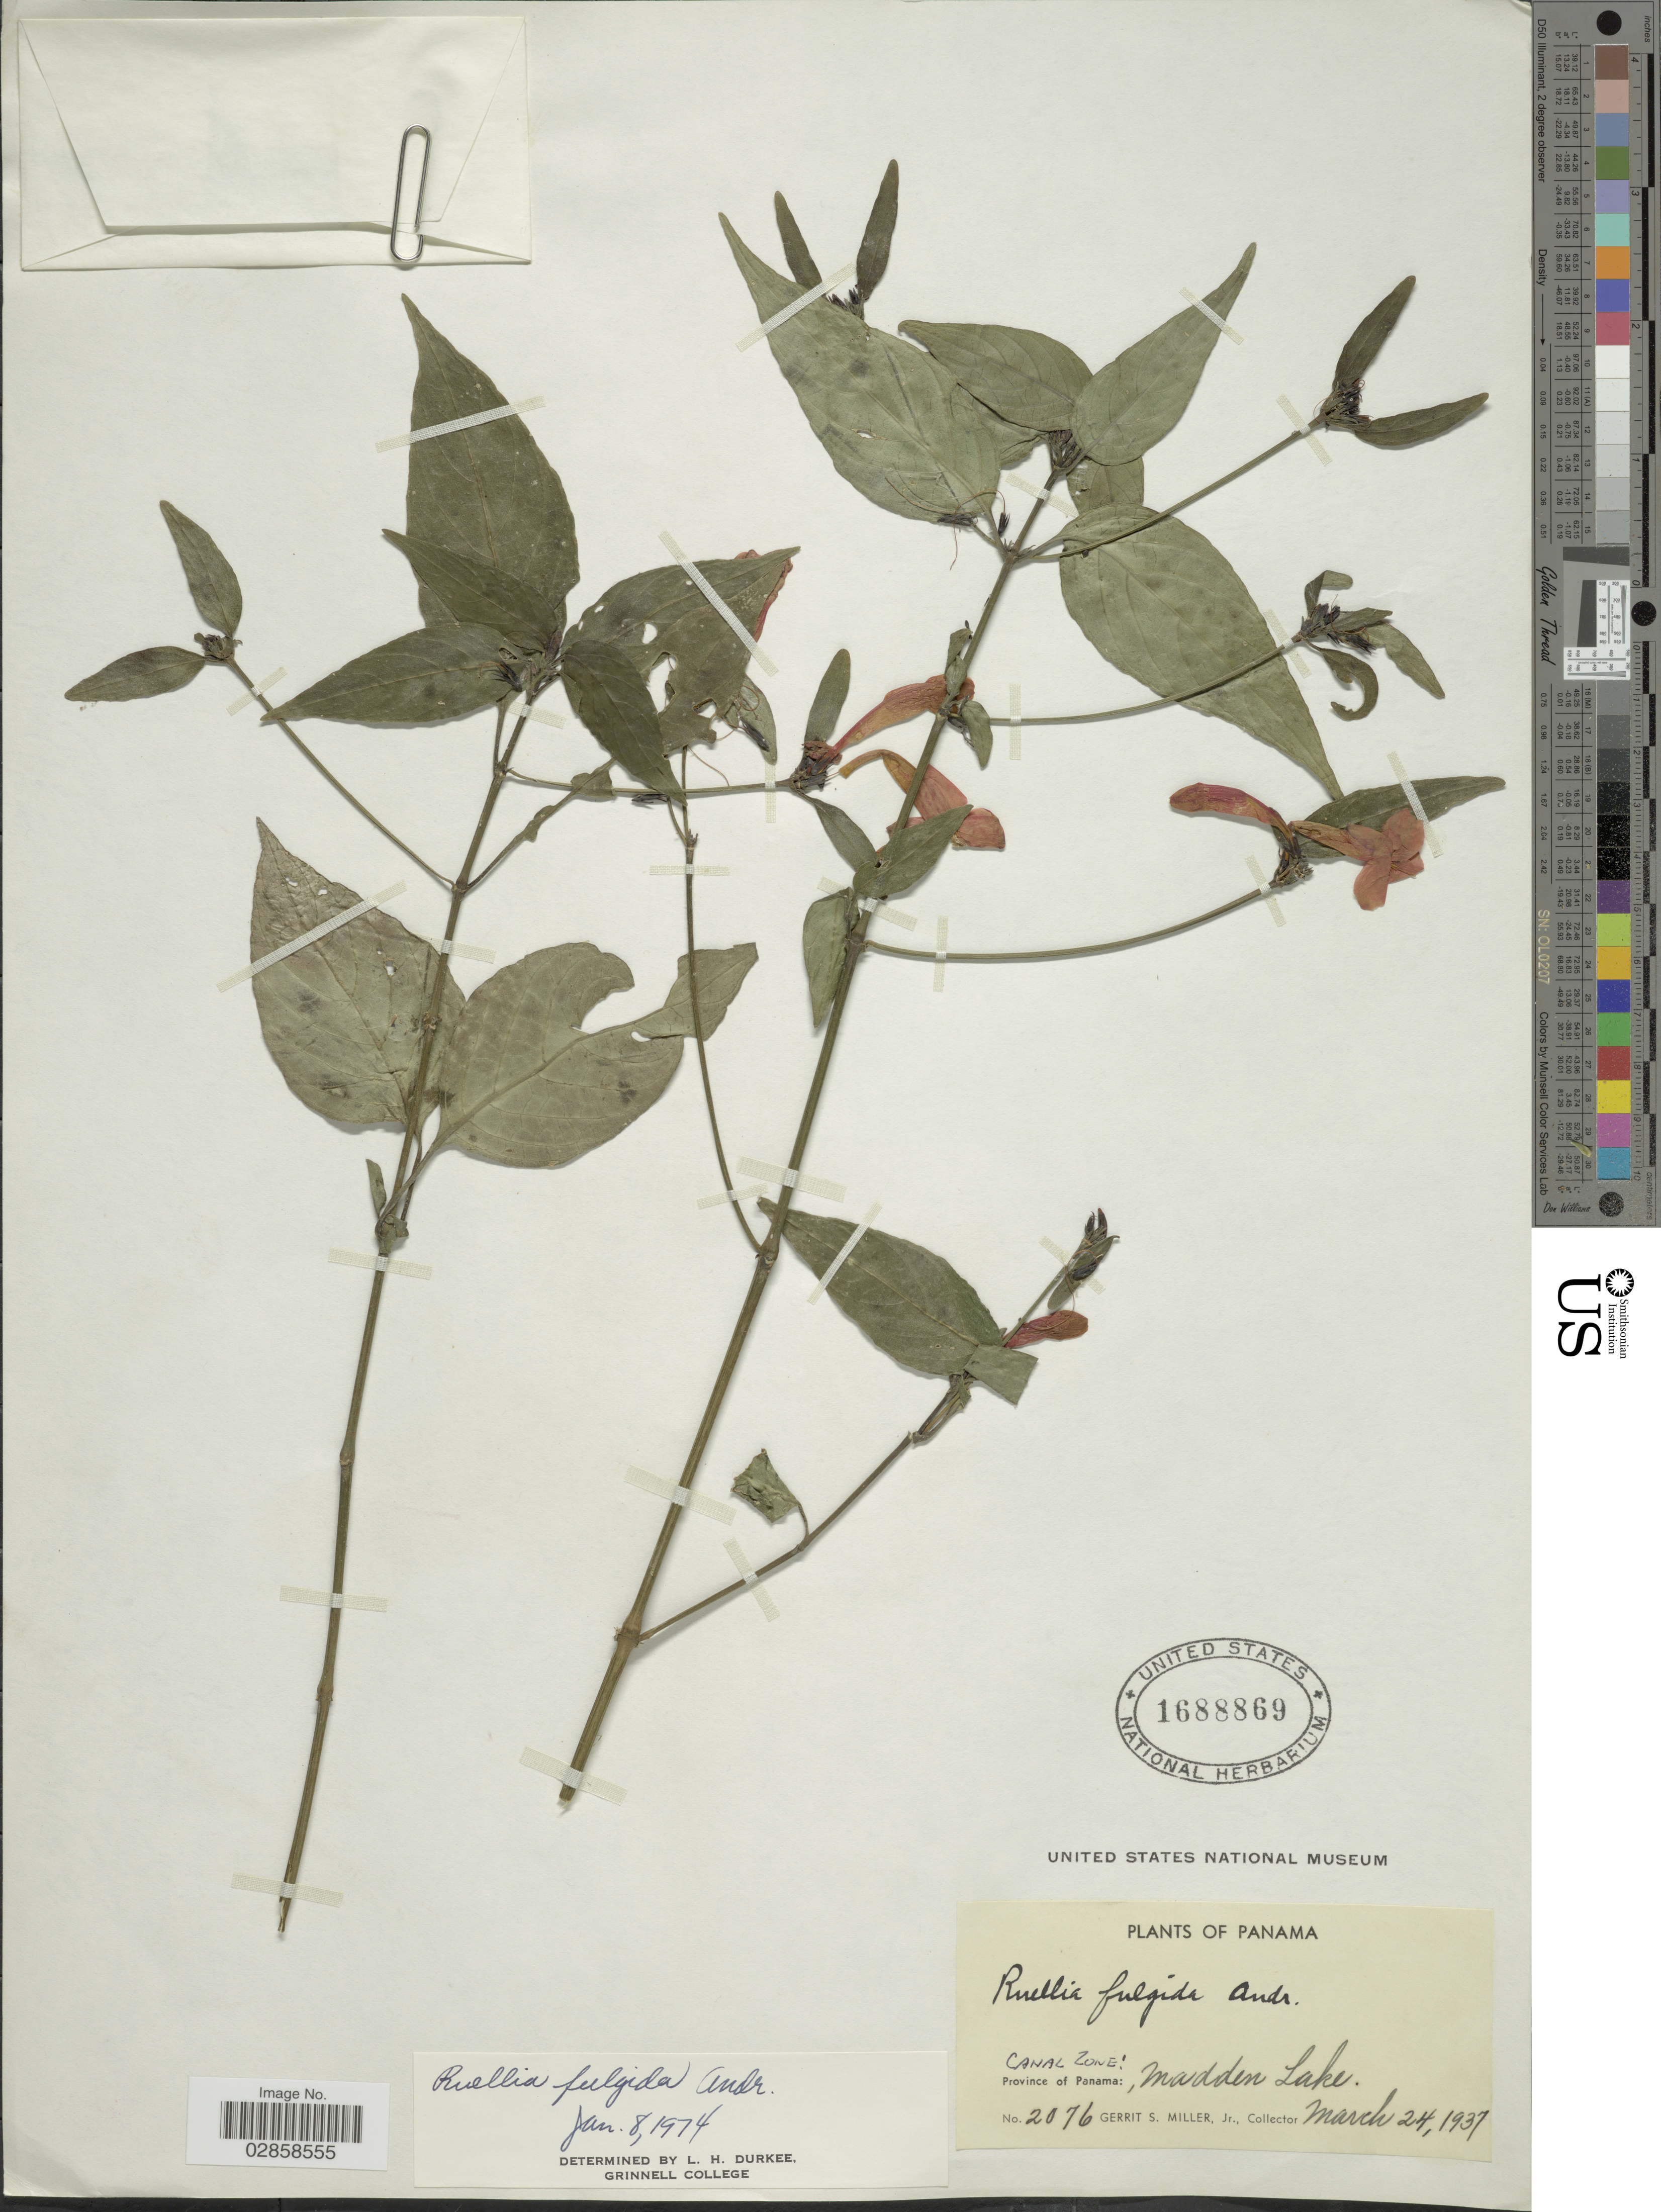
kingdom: Plantae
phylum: Tracheophyta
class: Magnoliopsida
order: Lamiales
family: Acanthaceae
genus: Ruellia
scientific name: Ruellia fulgida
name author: Andrews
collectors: G. S. Miller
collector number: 2076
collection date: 1937-03-24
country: Panama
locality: Canal Zone: Province of Panama: Madden Lake.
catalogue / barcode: US 1688869